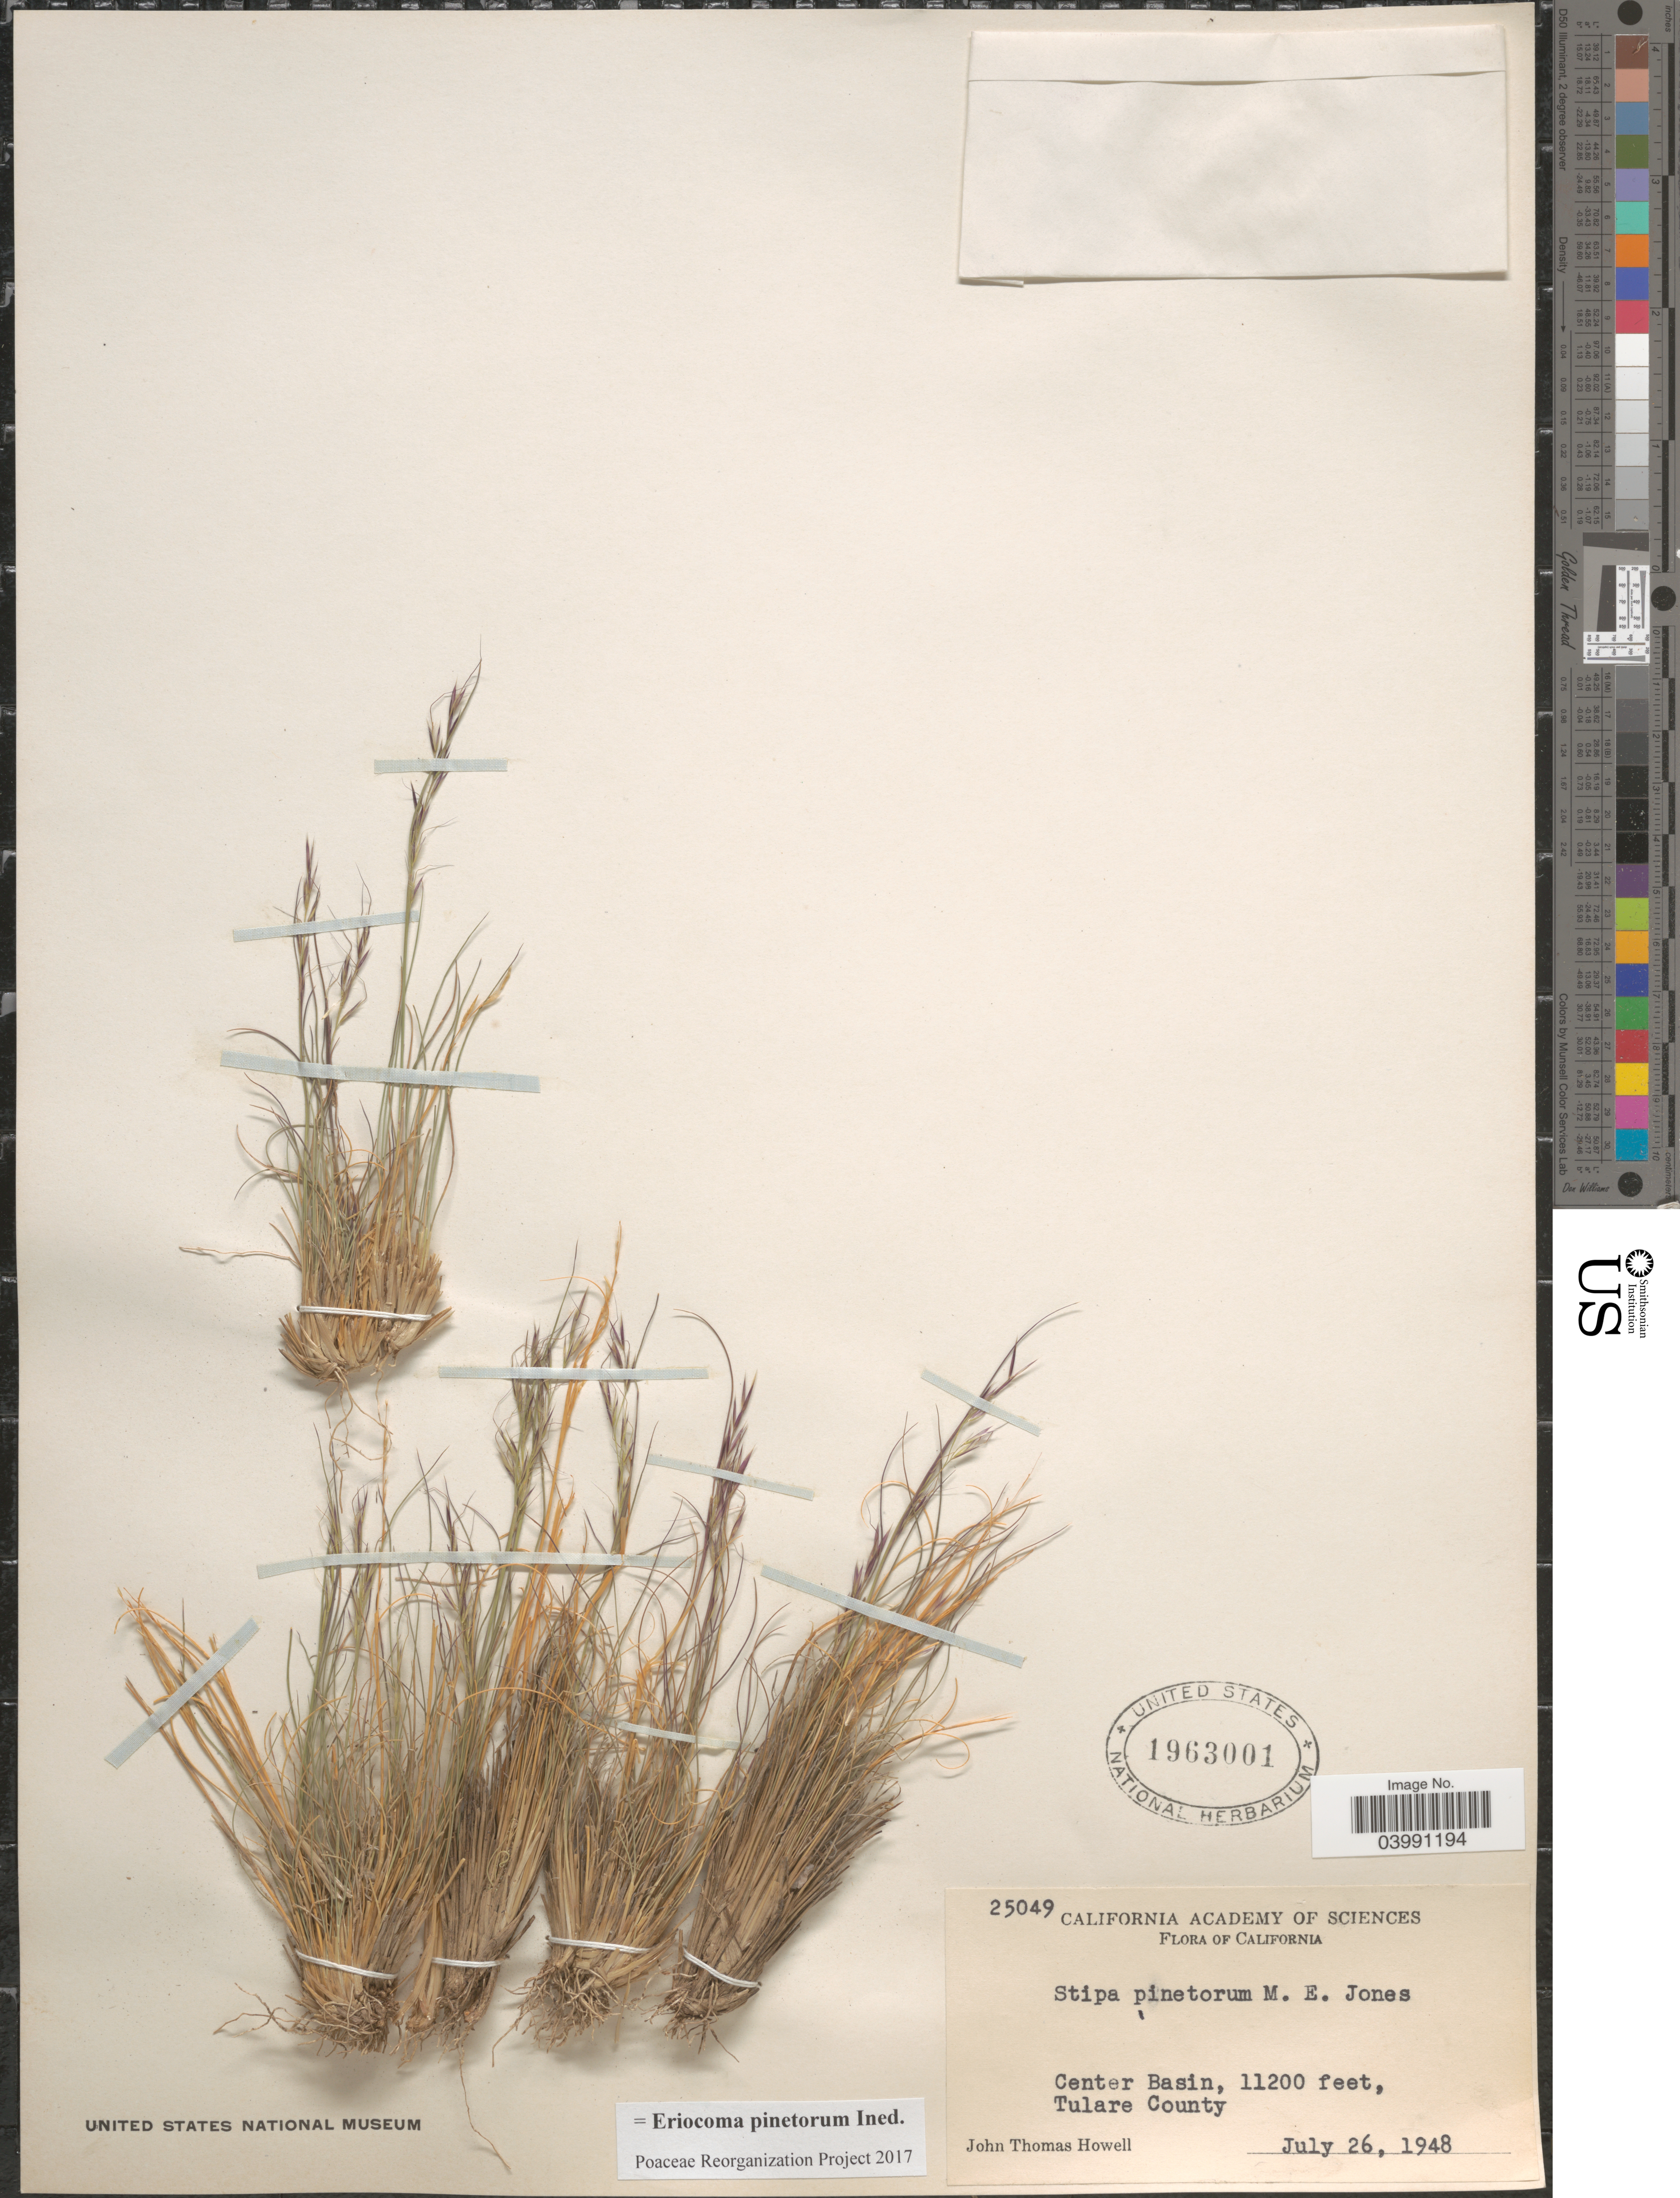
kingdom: Plantae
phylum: Tracheophyta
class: Liliopsida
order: Poales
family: Poaceae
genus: Eriocoma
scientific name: Eriocoma pinetorum ined.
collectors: J. T. Howell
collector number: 25049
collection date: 1948-07-26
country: United States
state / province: California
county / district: Tulare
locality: Center Basin, Tulare County.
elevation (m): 3414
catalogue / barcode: US 1963001